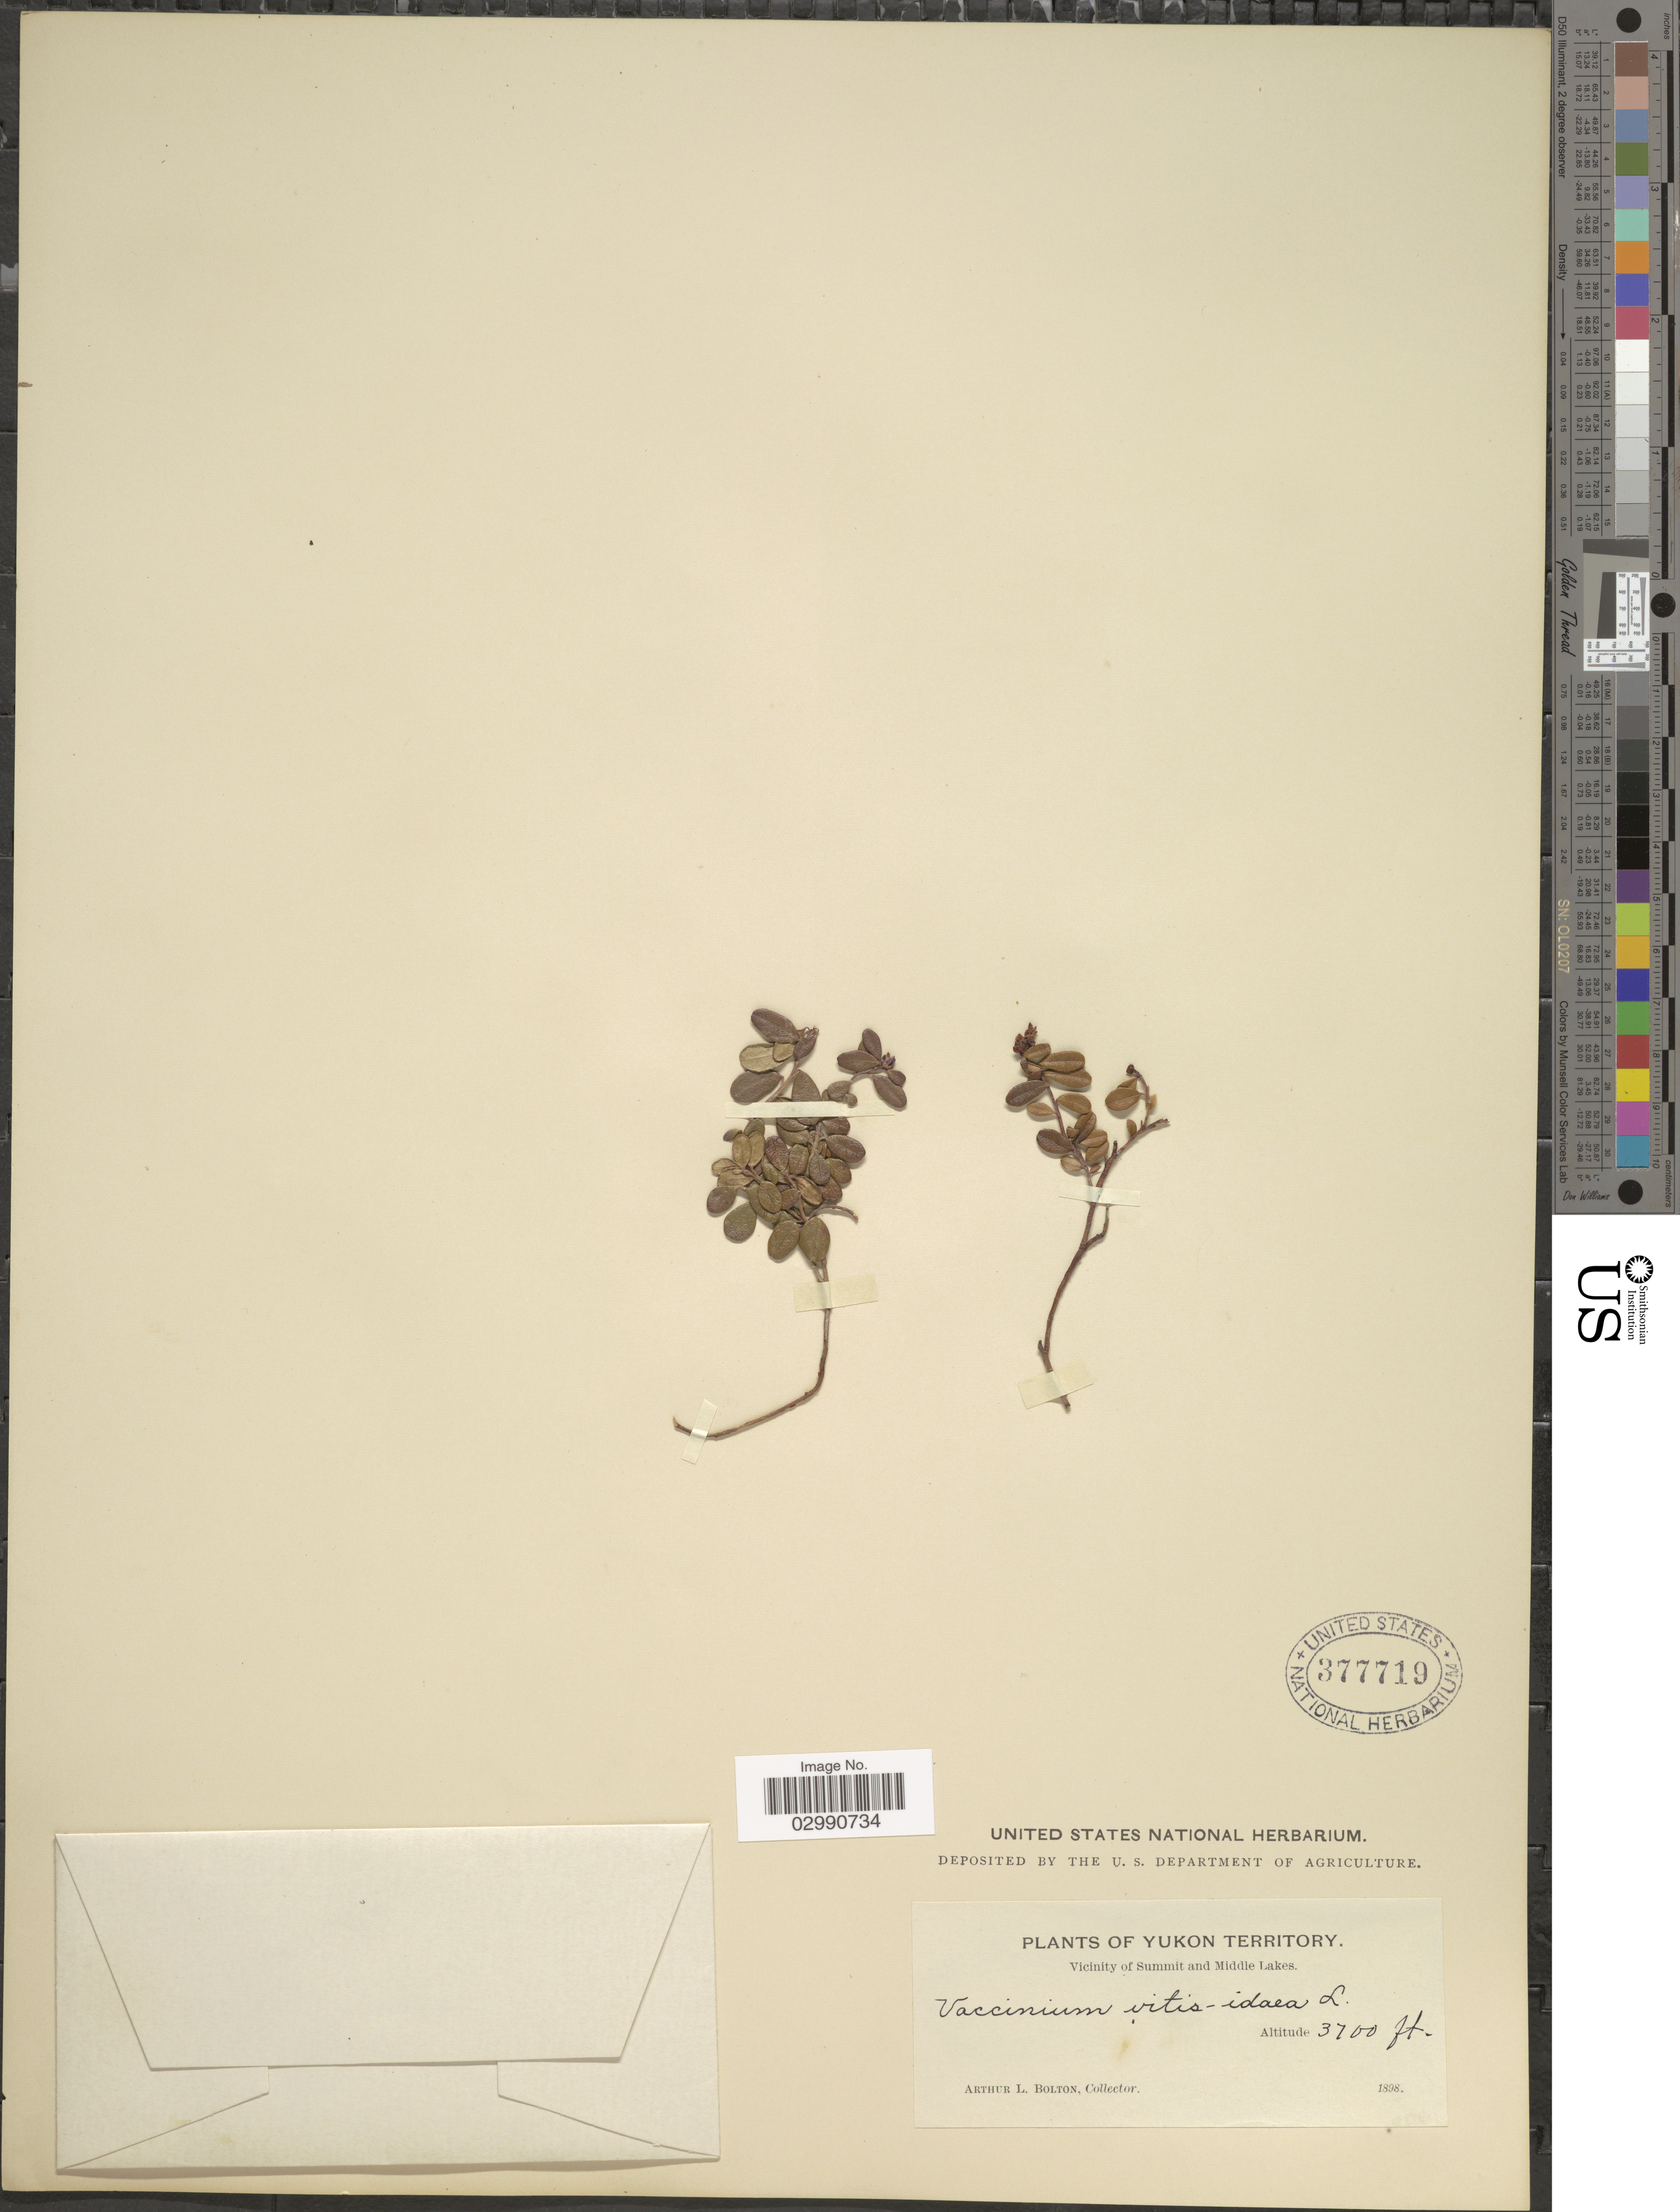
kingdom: Plantae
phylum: Tracheophyta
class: Magnoliopsida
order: Ericales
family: Ericaceae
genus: Vaccinium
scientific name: Vaccinium vitis-idaea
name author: L.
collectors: A. Bolton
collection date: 1898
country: Canada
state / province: Yukon Territory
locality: Vicinity of Summit and Middle Lakes.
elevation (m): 1128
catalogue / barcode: US 377719